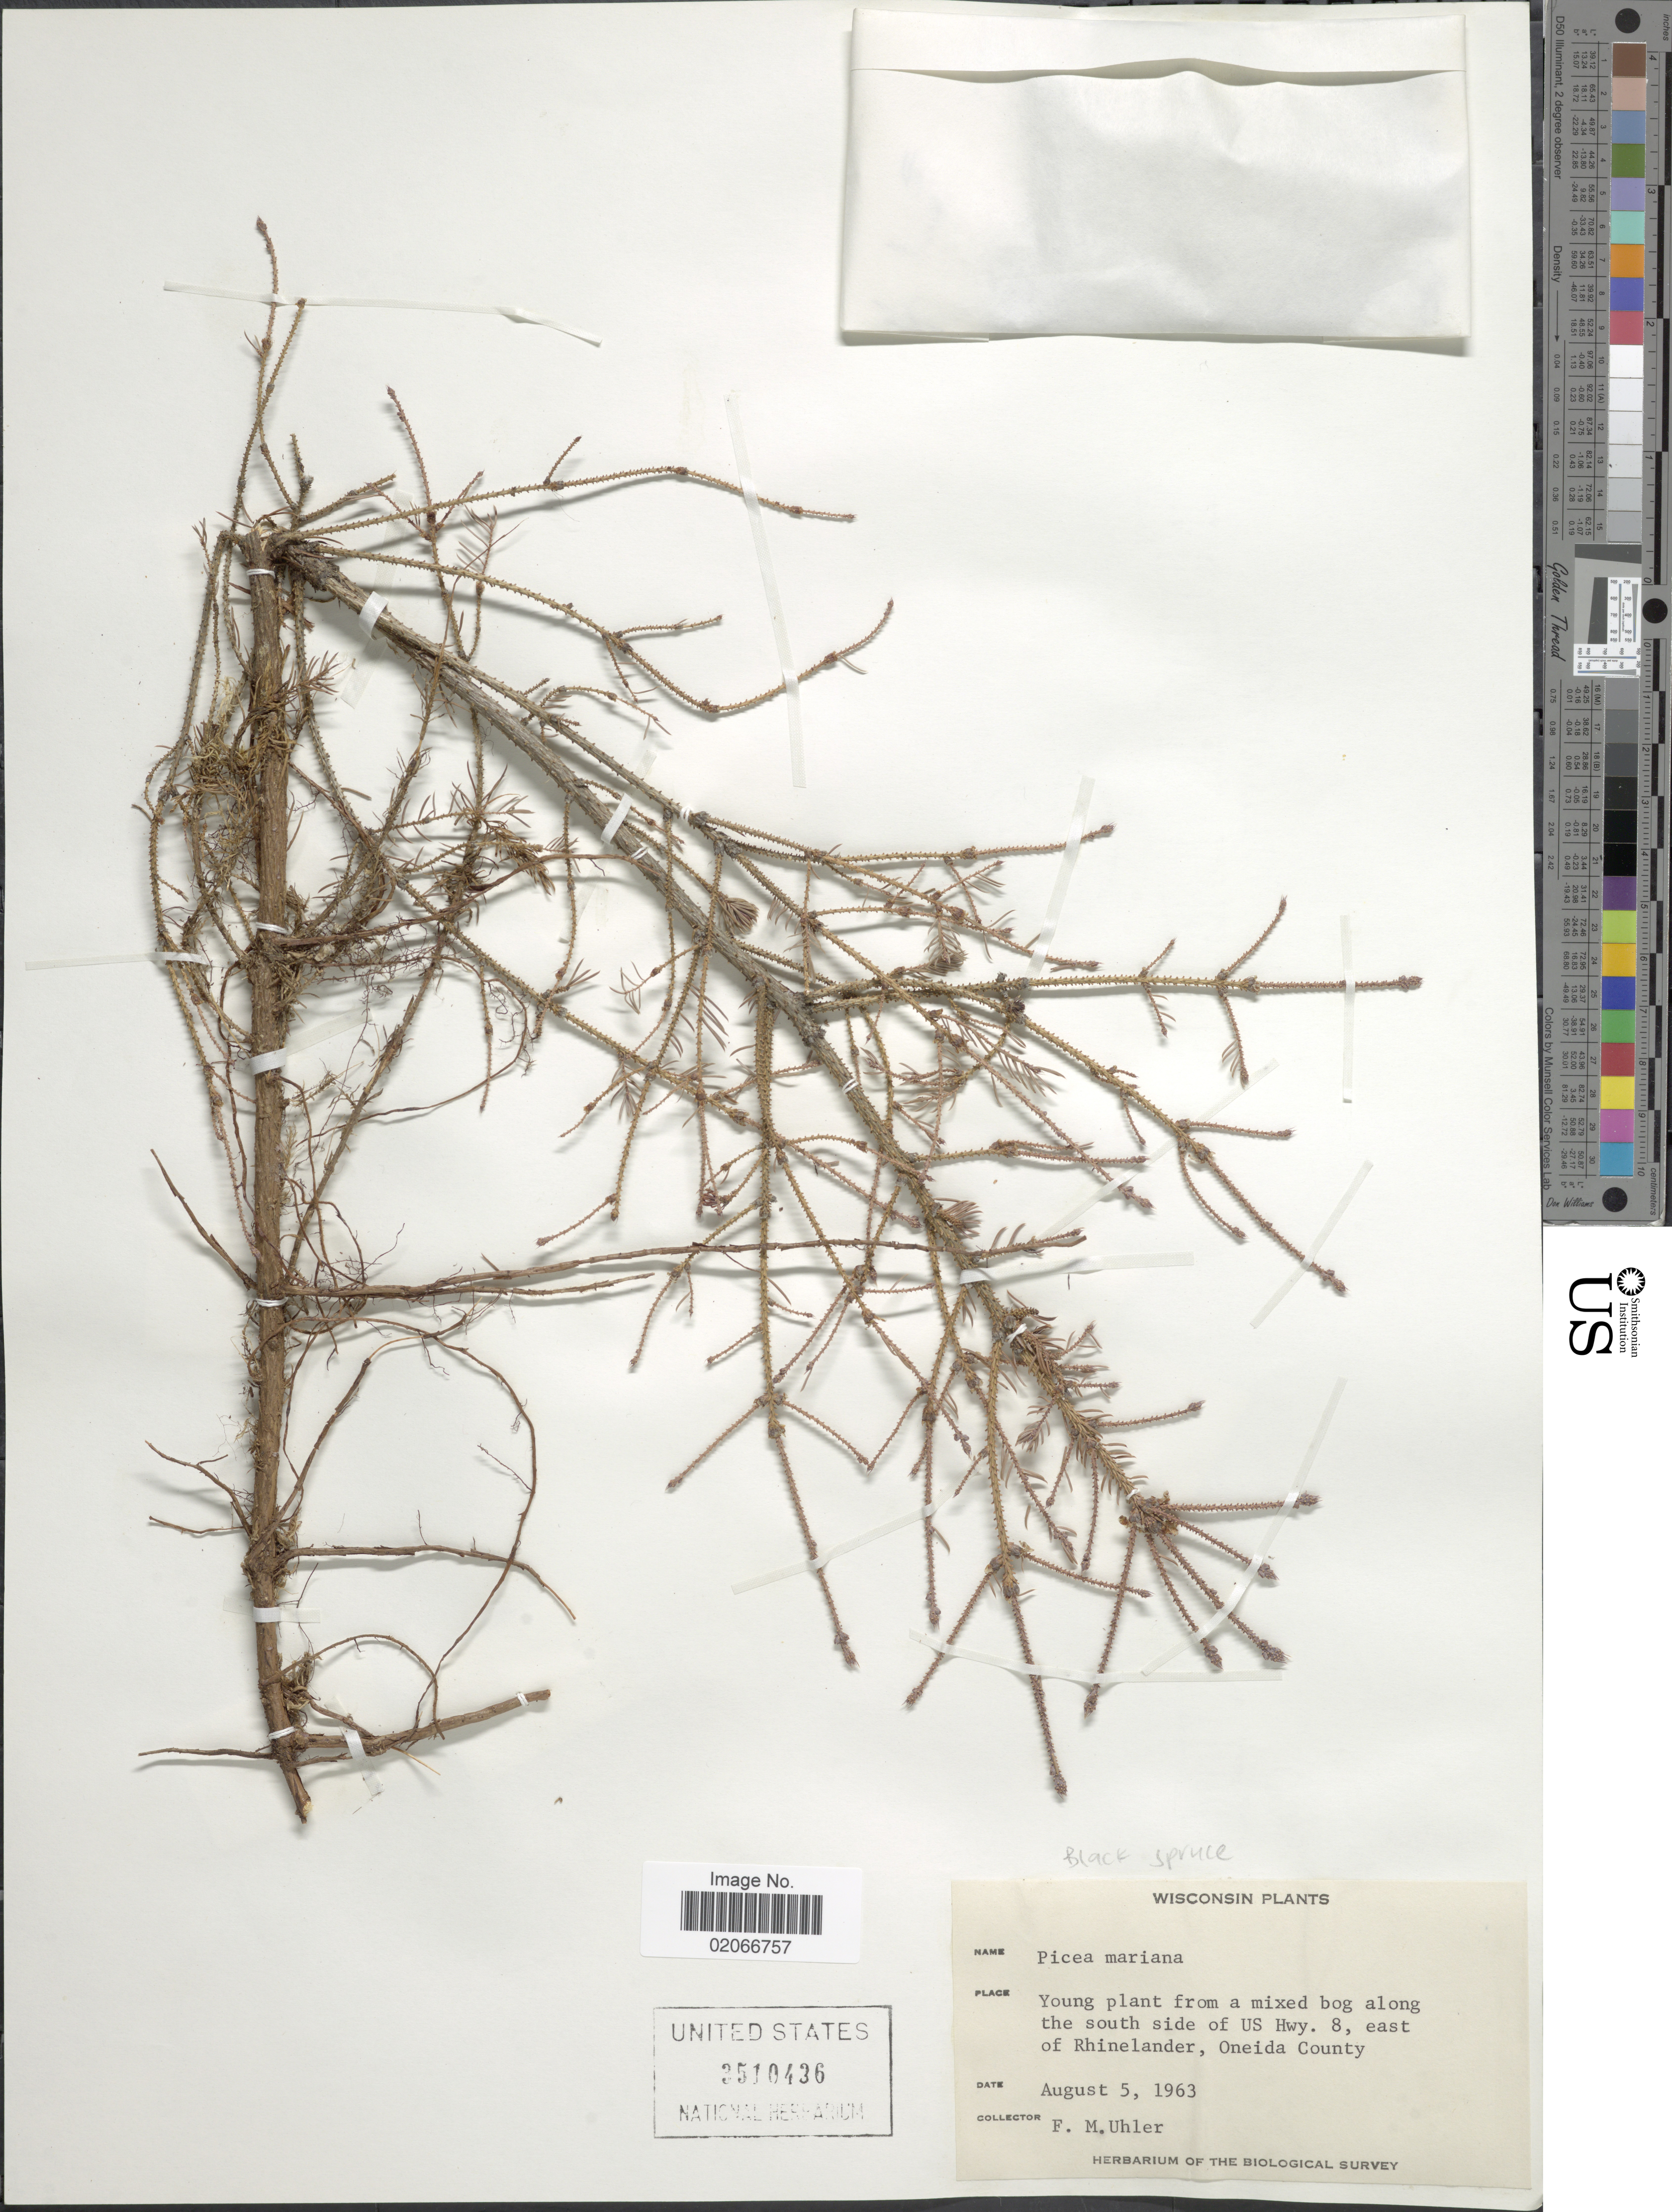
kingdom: Plantae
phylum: Tracheophyta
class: Pinopsida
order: Pinales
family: Pinaceae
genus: Picea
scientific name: Picea pungens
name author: Engelm.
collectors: F. M. Uhler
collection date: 1963-08-05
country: United States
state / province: Wisconsin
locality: Along the south side of US Hwy 8, east of Rhinelander, Oneida County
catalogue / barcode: US 3510436